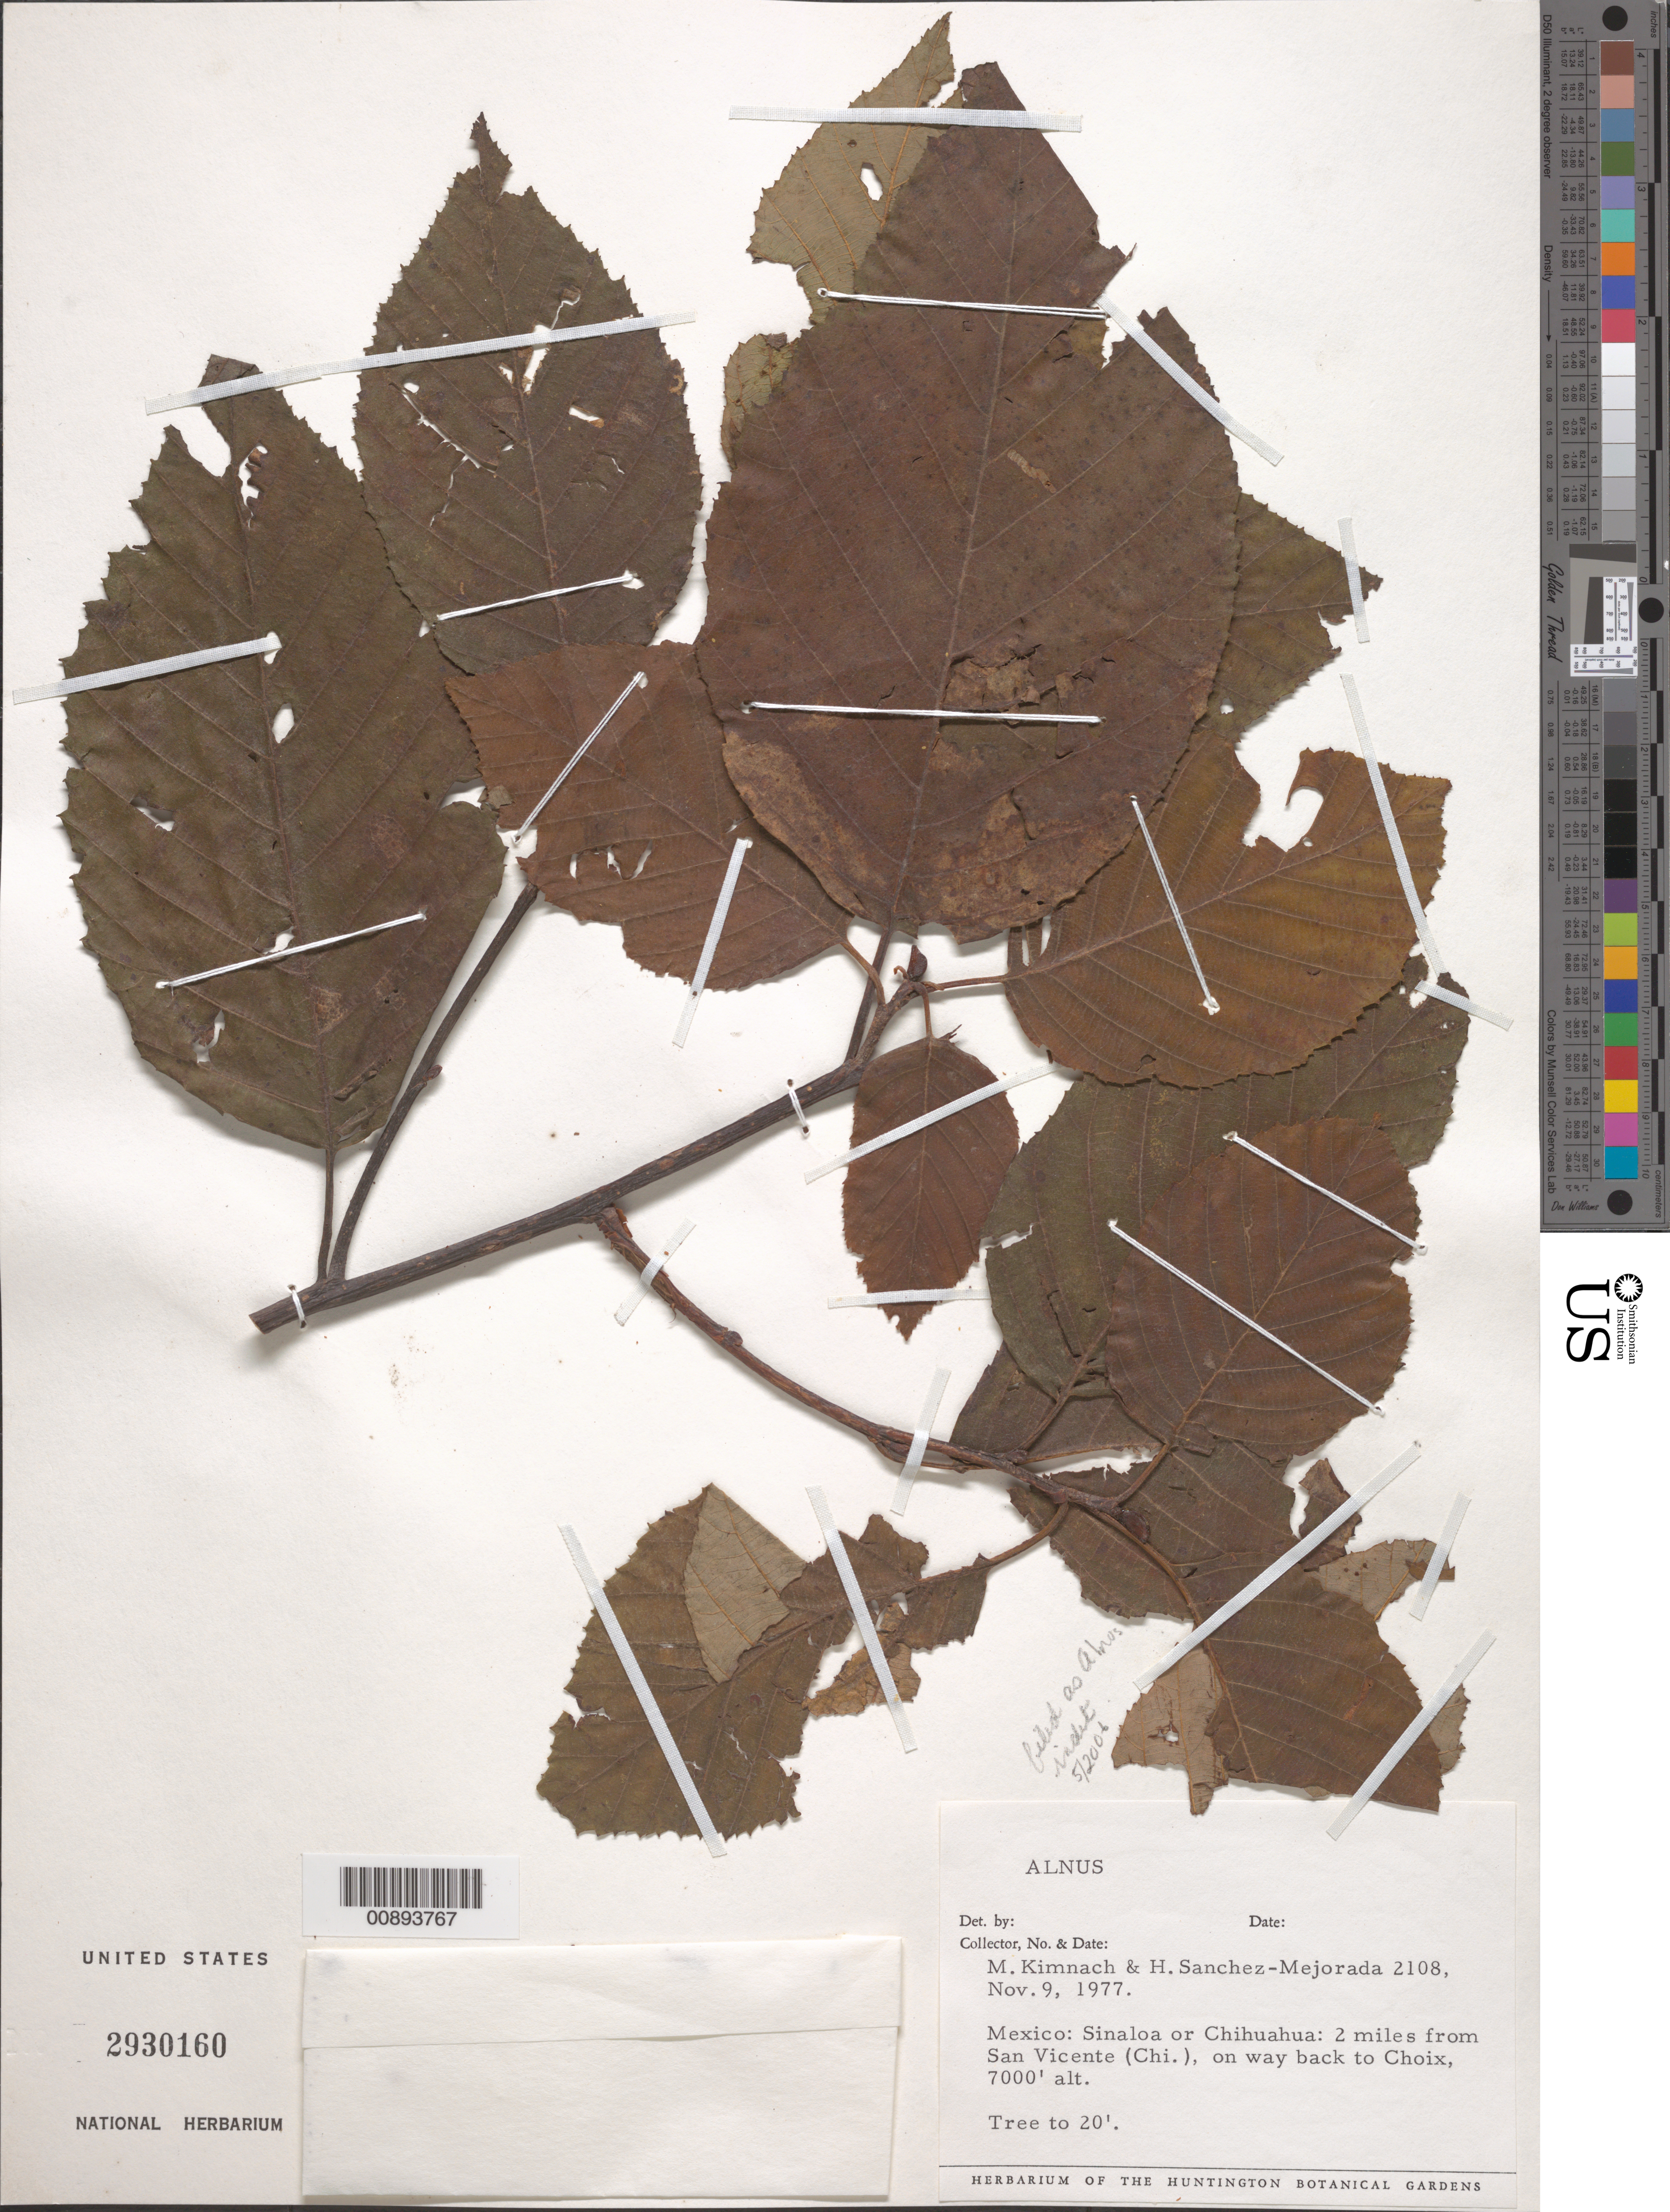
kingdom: Plantae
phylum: Tracheophyta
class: Magnoliopsida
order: Fagales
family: Betulaceae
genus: Alnus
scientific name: Alnus sp.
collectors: M. W. Kimnach & H. Sánchez-Mejorada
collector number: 2108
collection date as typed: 09 Nov 1977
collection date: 1977-11-09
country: Mexico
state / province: Chihuahua / Sinaloa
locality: Sinaloa or Chihuahua: 2 miles from San Vicente (Chih.), on way back to Choix.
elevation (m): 2134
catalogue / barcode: US 2930160